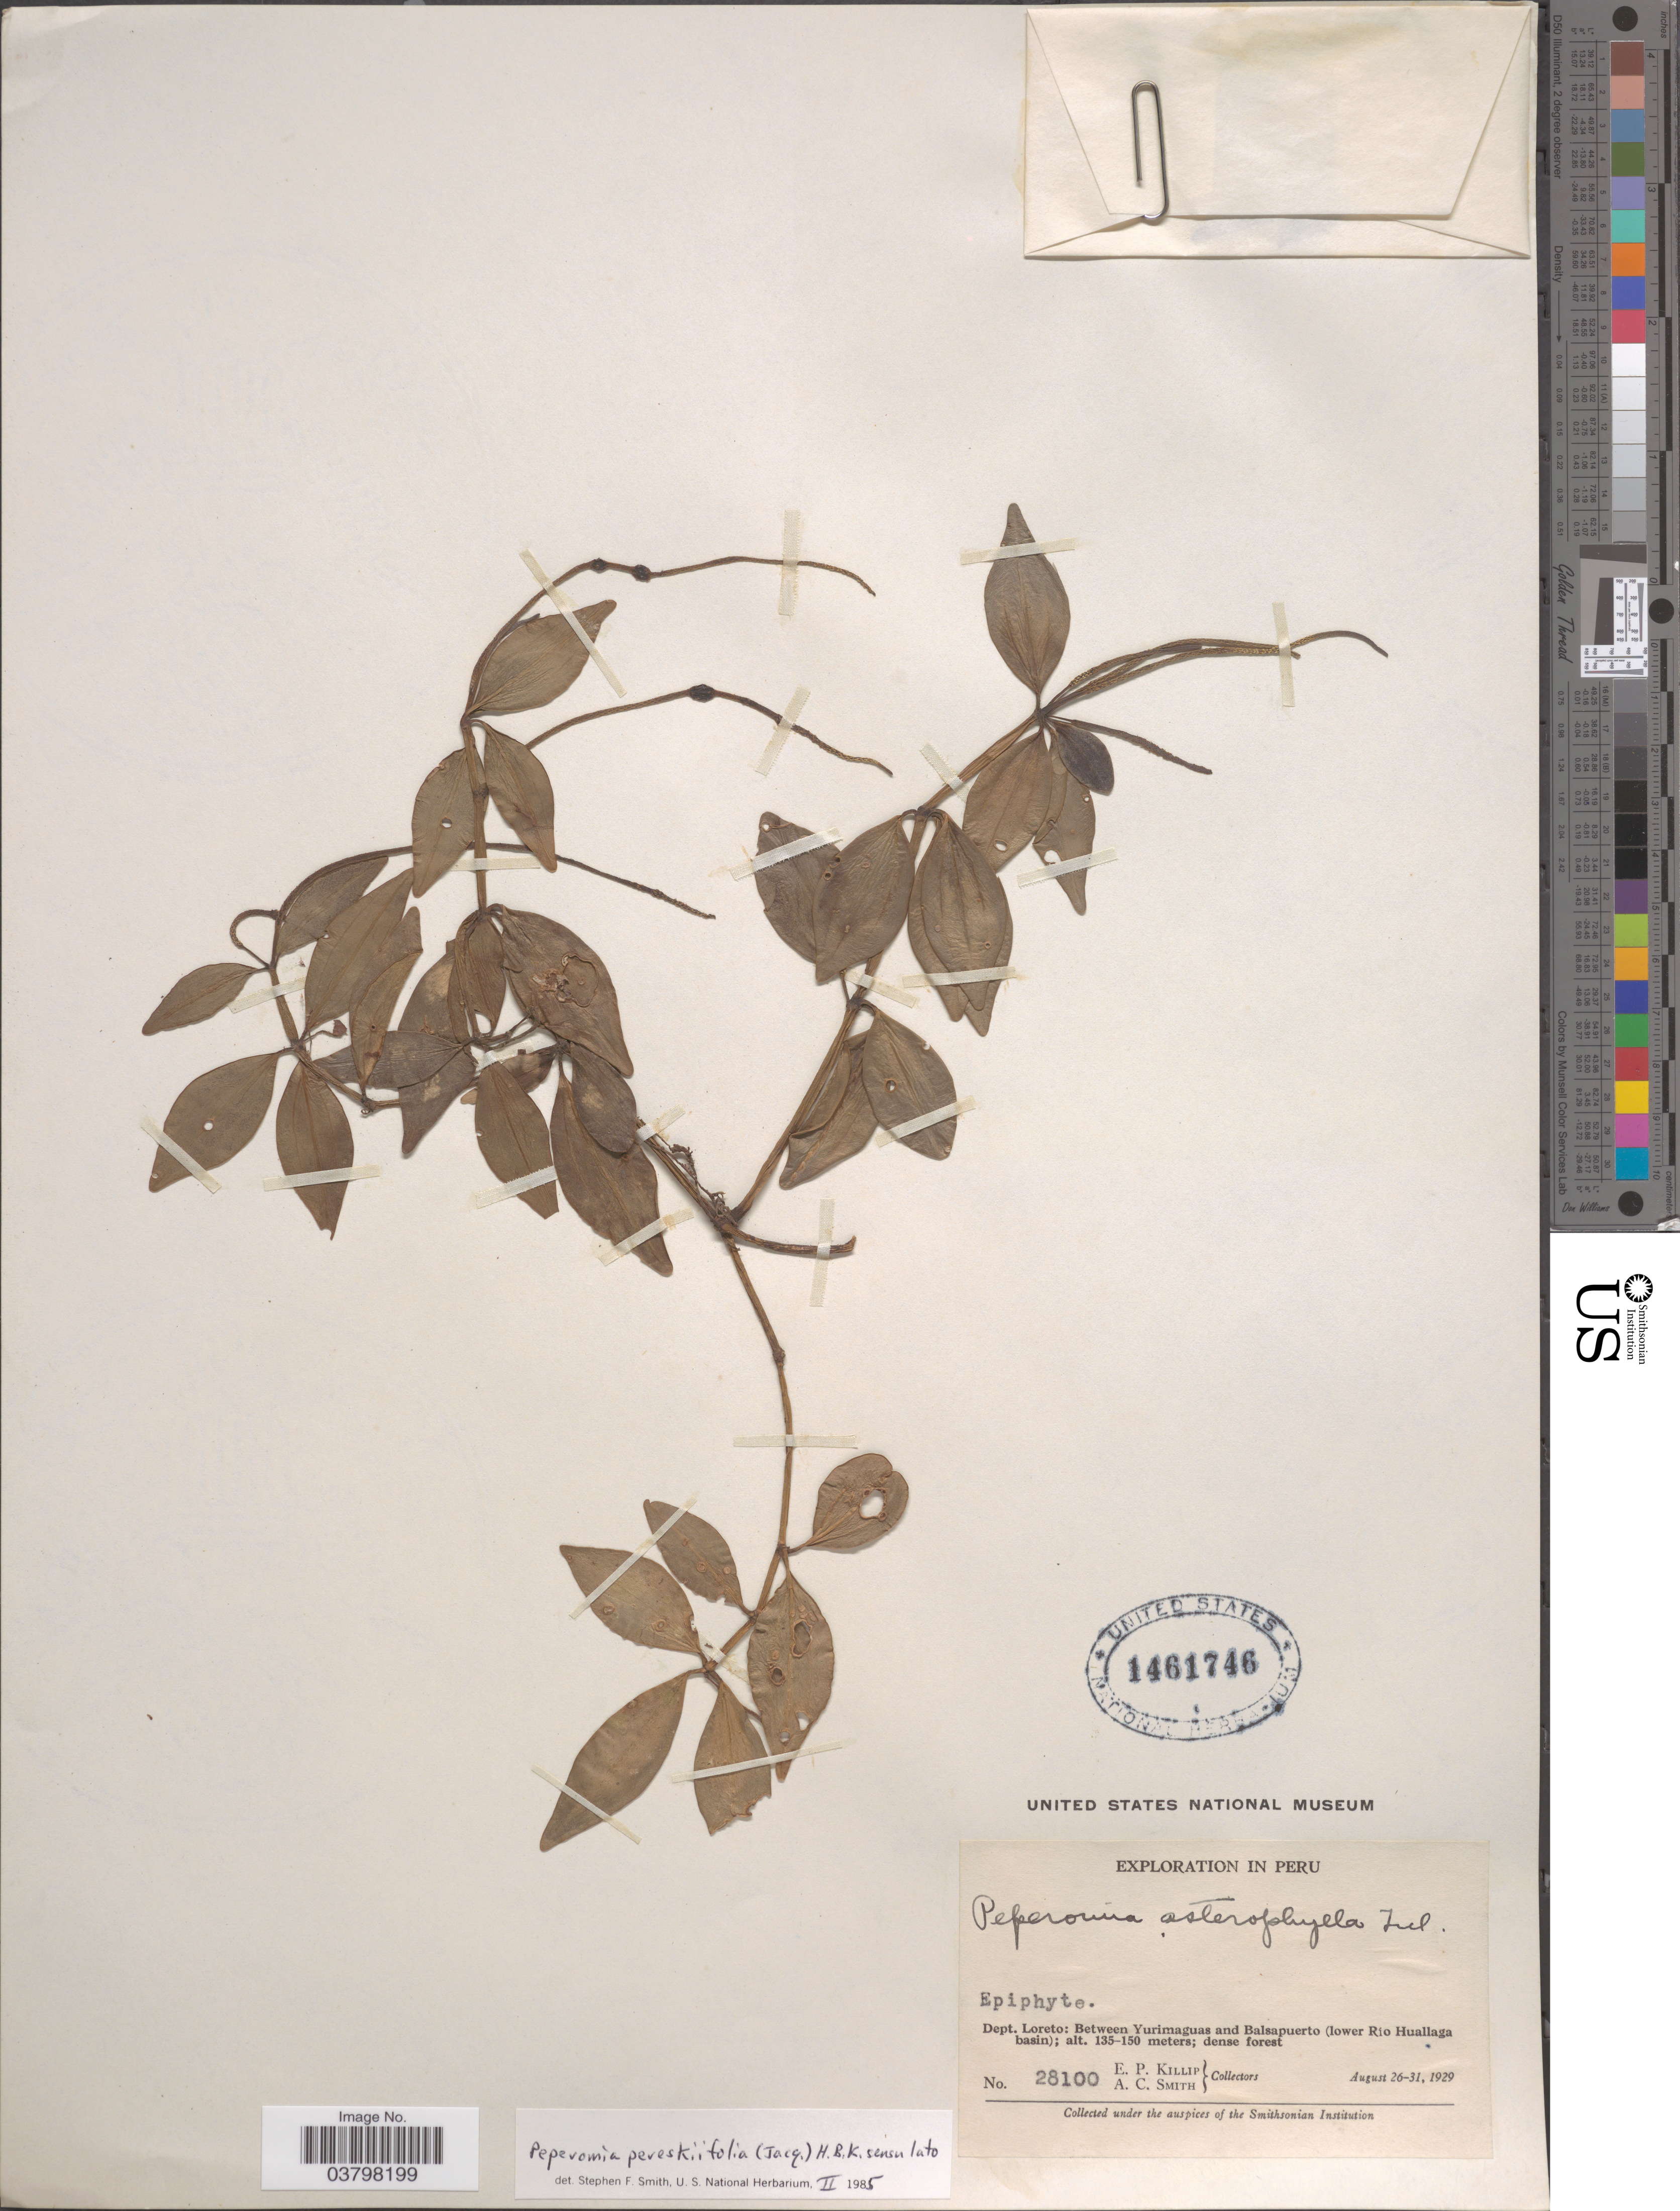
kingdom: Plantae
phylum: Tracheophyta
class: Magnoliopsida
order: Piperales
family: Piperaceae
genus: Peperomia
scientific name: Peperomia pereskiifolia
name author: (Jacq.) Kunth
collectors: E. P. Killip & A. C. Smith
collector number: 28100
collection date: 1929-08-26/1929-08-31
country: Peru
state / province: Loreto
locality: Dept. Loreto: Between Yurimaguas and Balsapuerto (lower Río Huallaga basin).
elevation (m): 135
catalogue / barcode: US 1461746